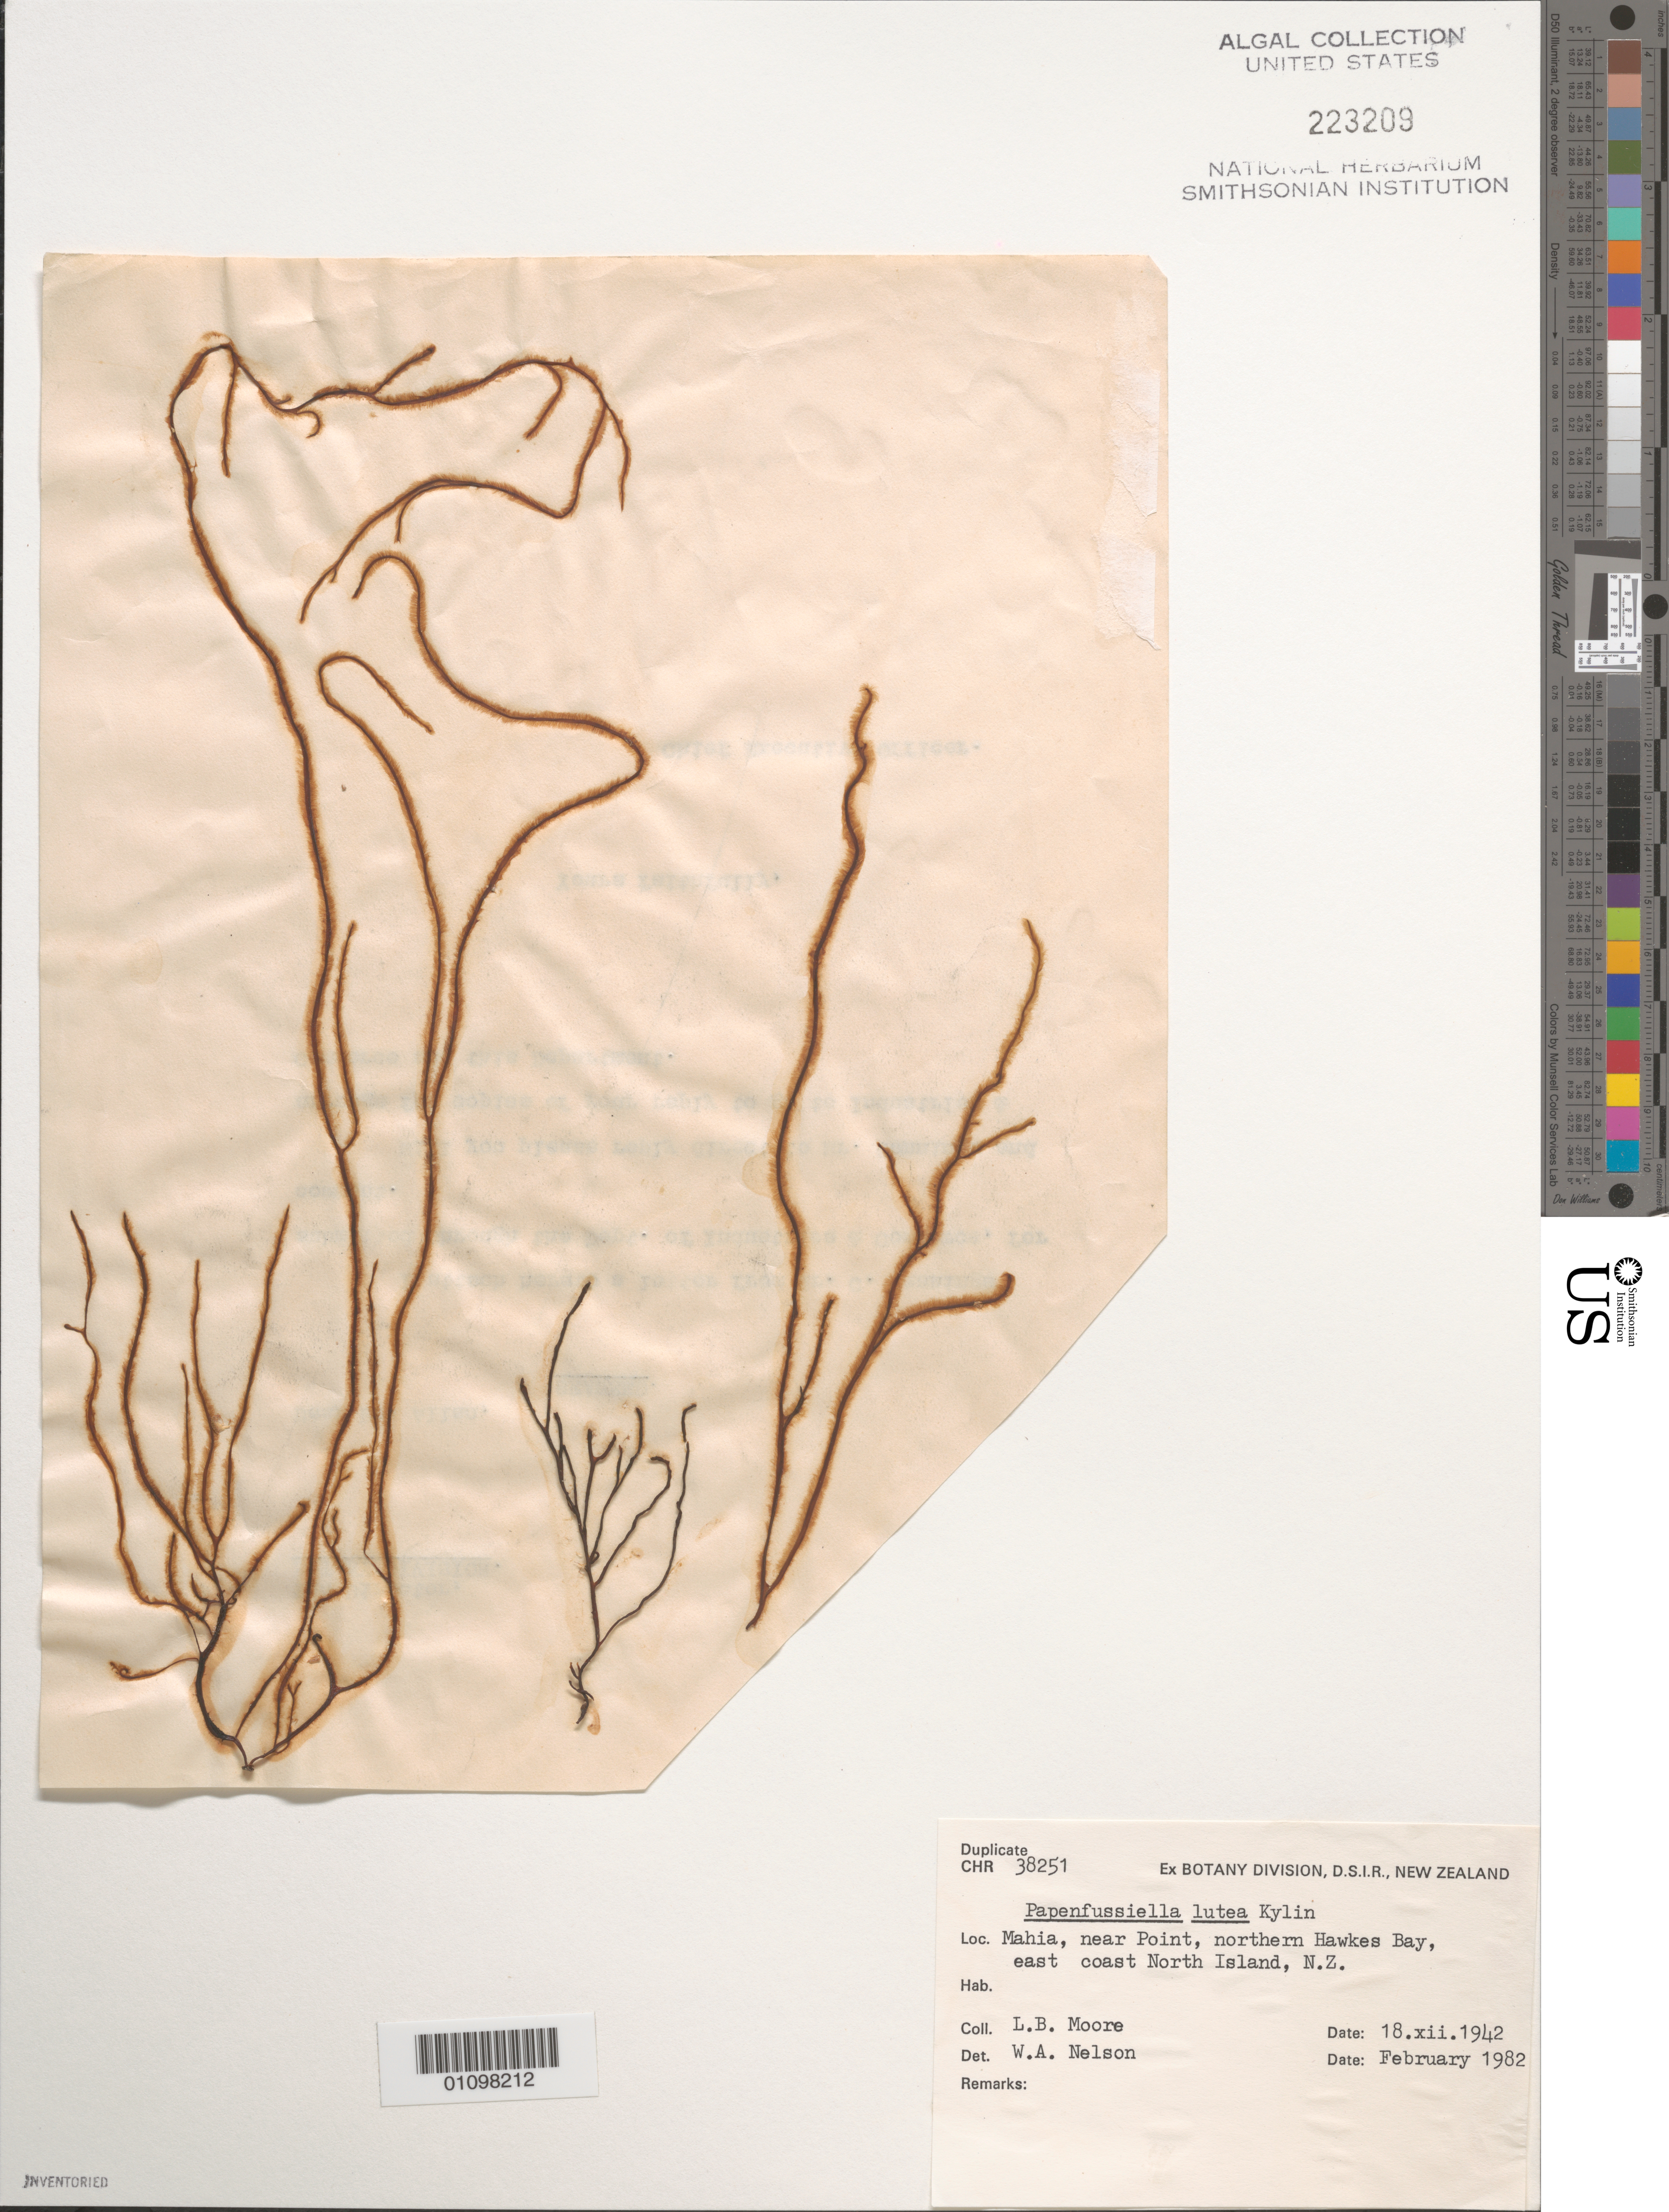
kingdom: Chromista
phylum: Ochrophyta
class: Phaeophyceae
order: Ectocarpales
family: Chordariaceae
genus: Papenfussiella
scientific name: Papenfussiella lutea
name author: Kylin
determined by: Nelson, W. A.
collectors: L. Moore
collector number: Duplicate CHR 38251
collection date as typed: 18 Dec 1942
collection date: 1942-12-18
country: New Zealand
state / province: Hawke's Bay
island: North Island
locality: Mahia, near Point, northern Hawkes Bay, east coast of North Island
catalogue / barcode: US 223209